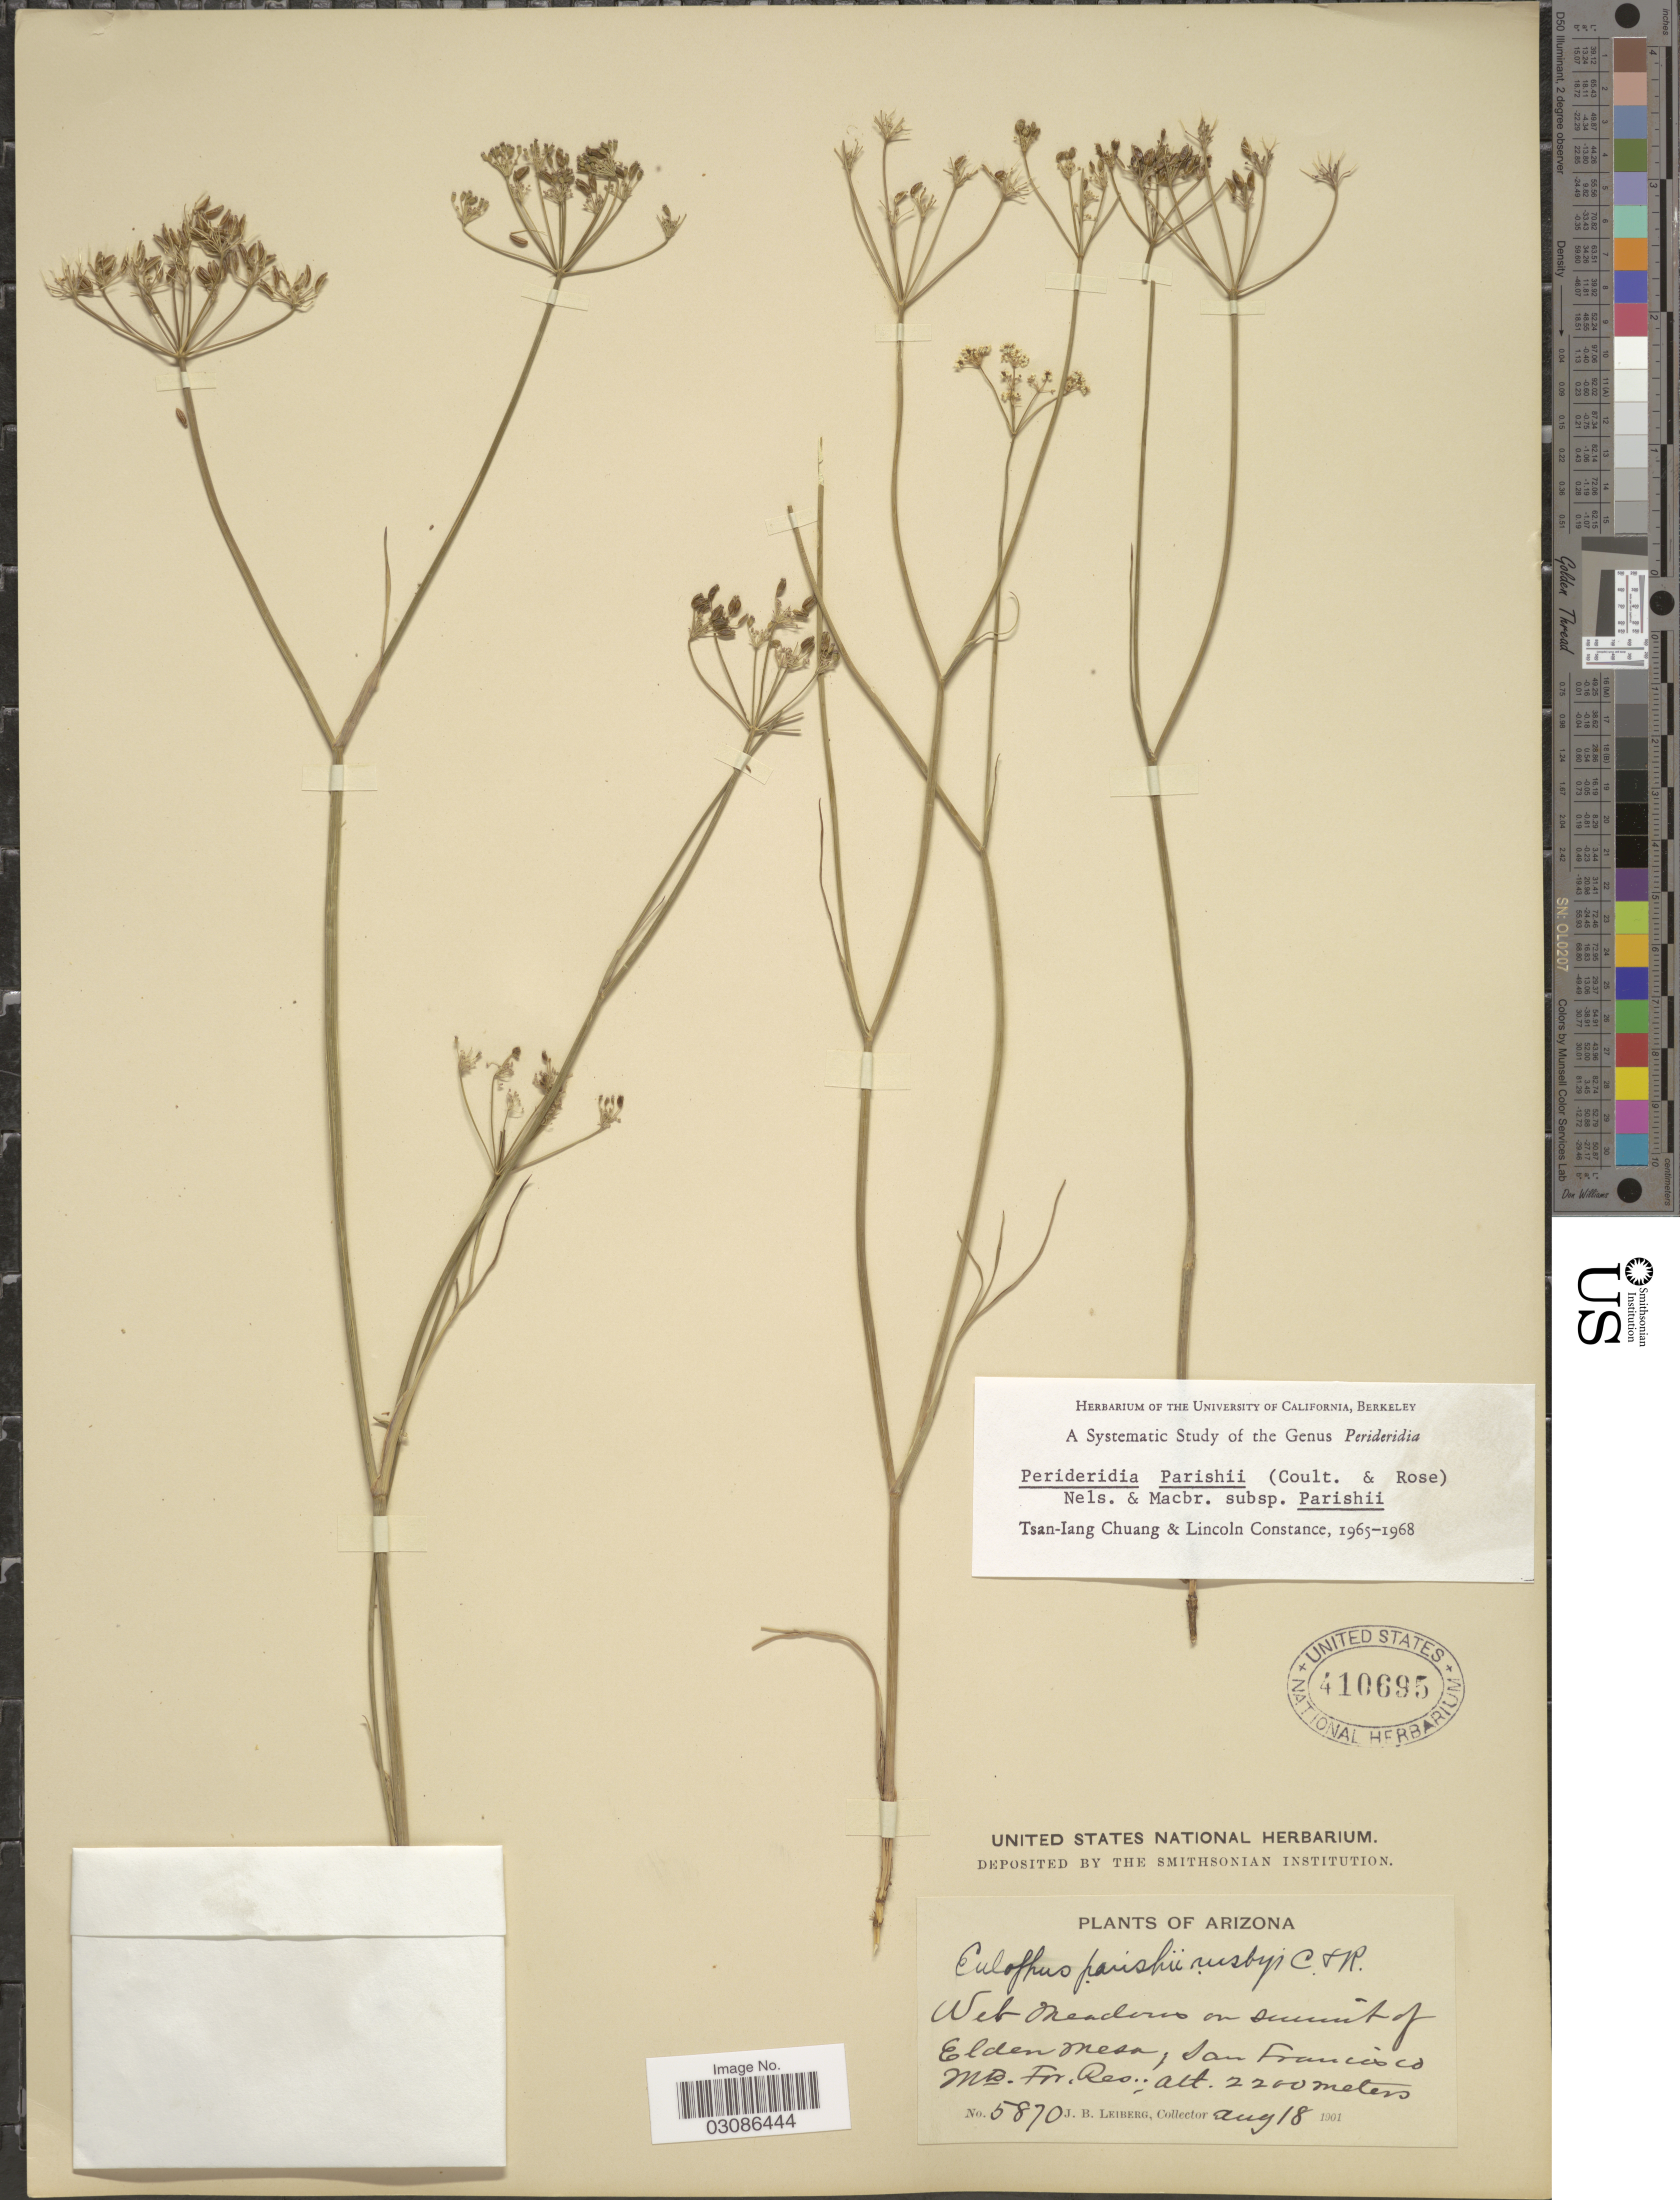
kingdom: Plantae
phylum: Tracheophyta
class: Magnoliopsida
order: Apiales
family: Apiaceae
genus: Perideridia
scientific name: Perideridia parishii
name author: (J.M. Coult. & Rose) A. Nelson & J.F. Macbr.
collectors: J. B. Leiberg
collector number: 5870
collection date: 1901-08-18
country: United States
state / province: Arizona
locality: Wet meadows on summit of Elden Mesa, San Francisco Mts. For. Res.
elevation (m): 2200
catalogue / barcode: US 410695